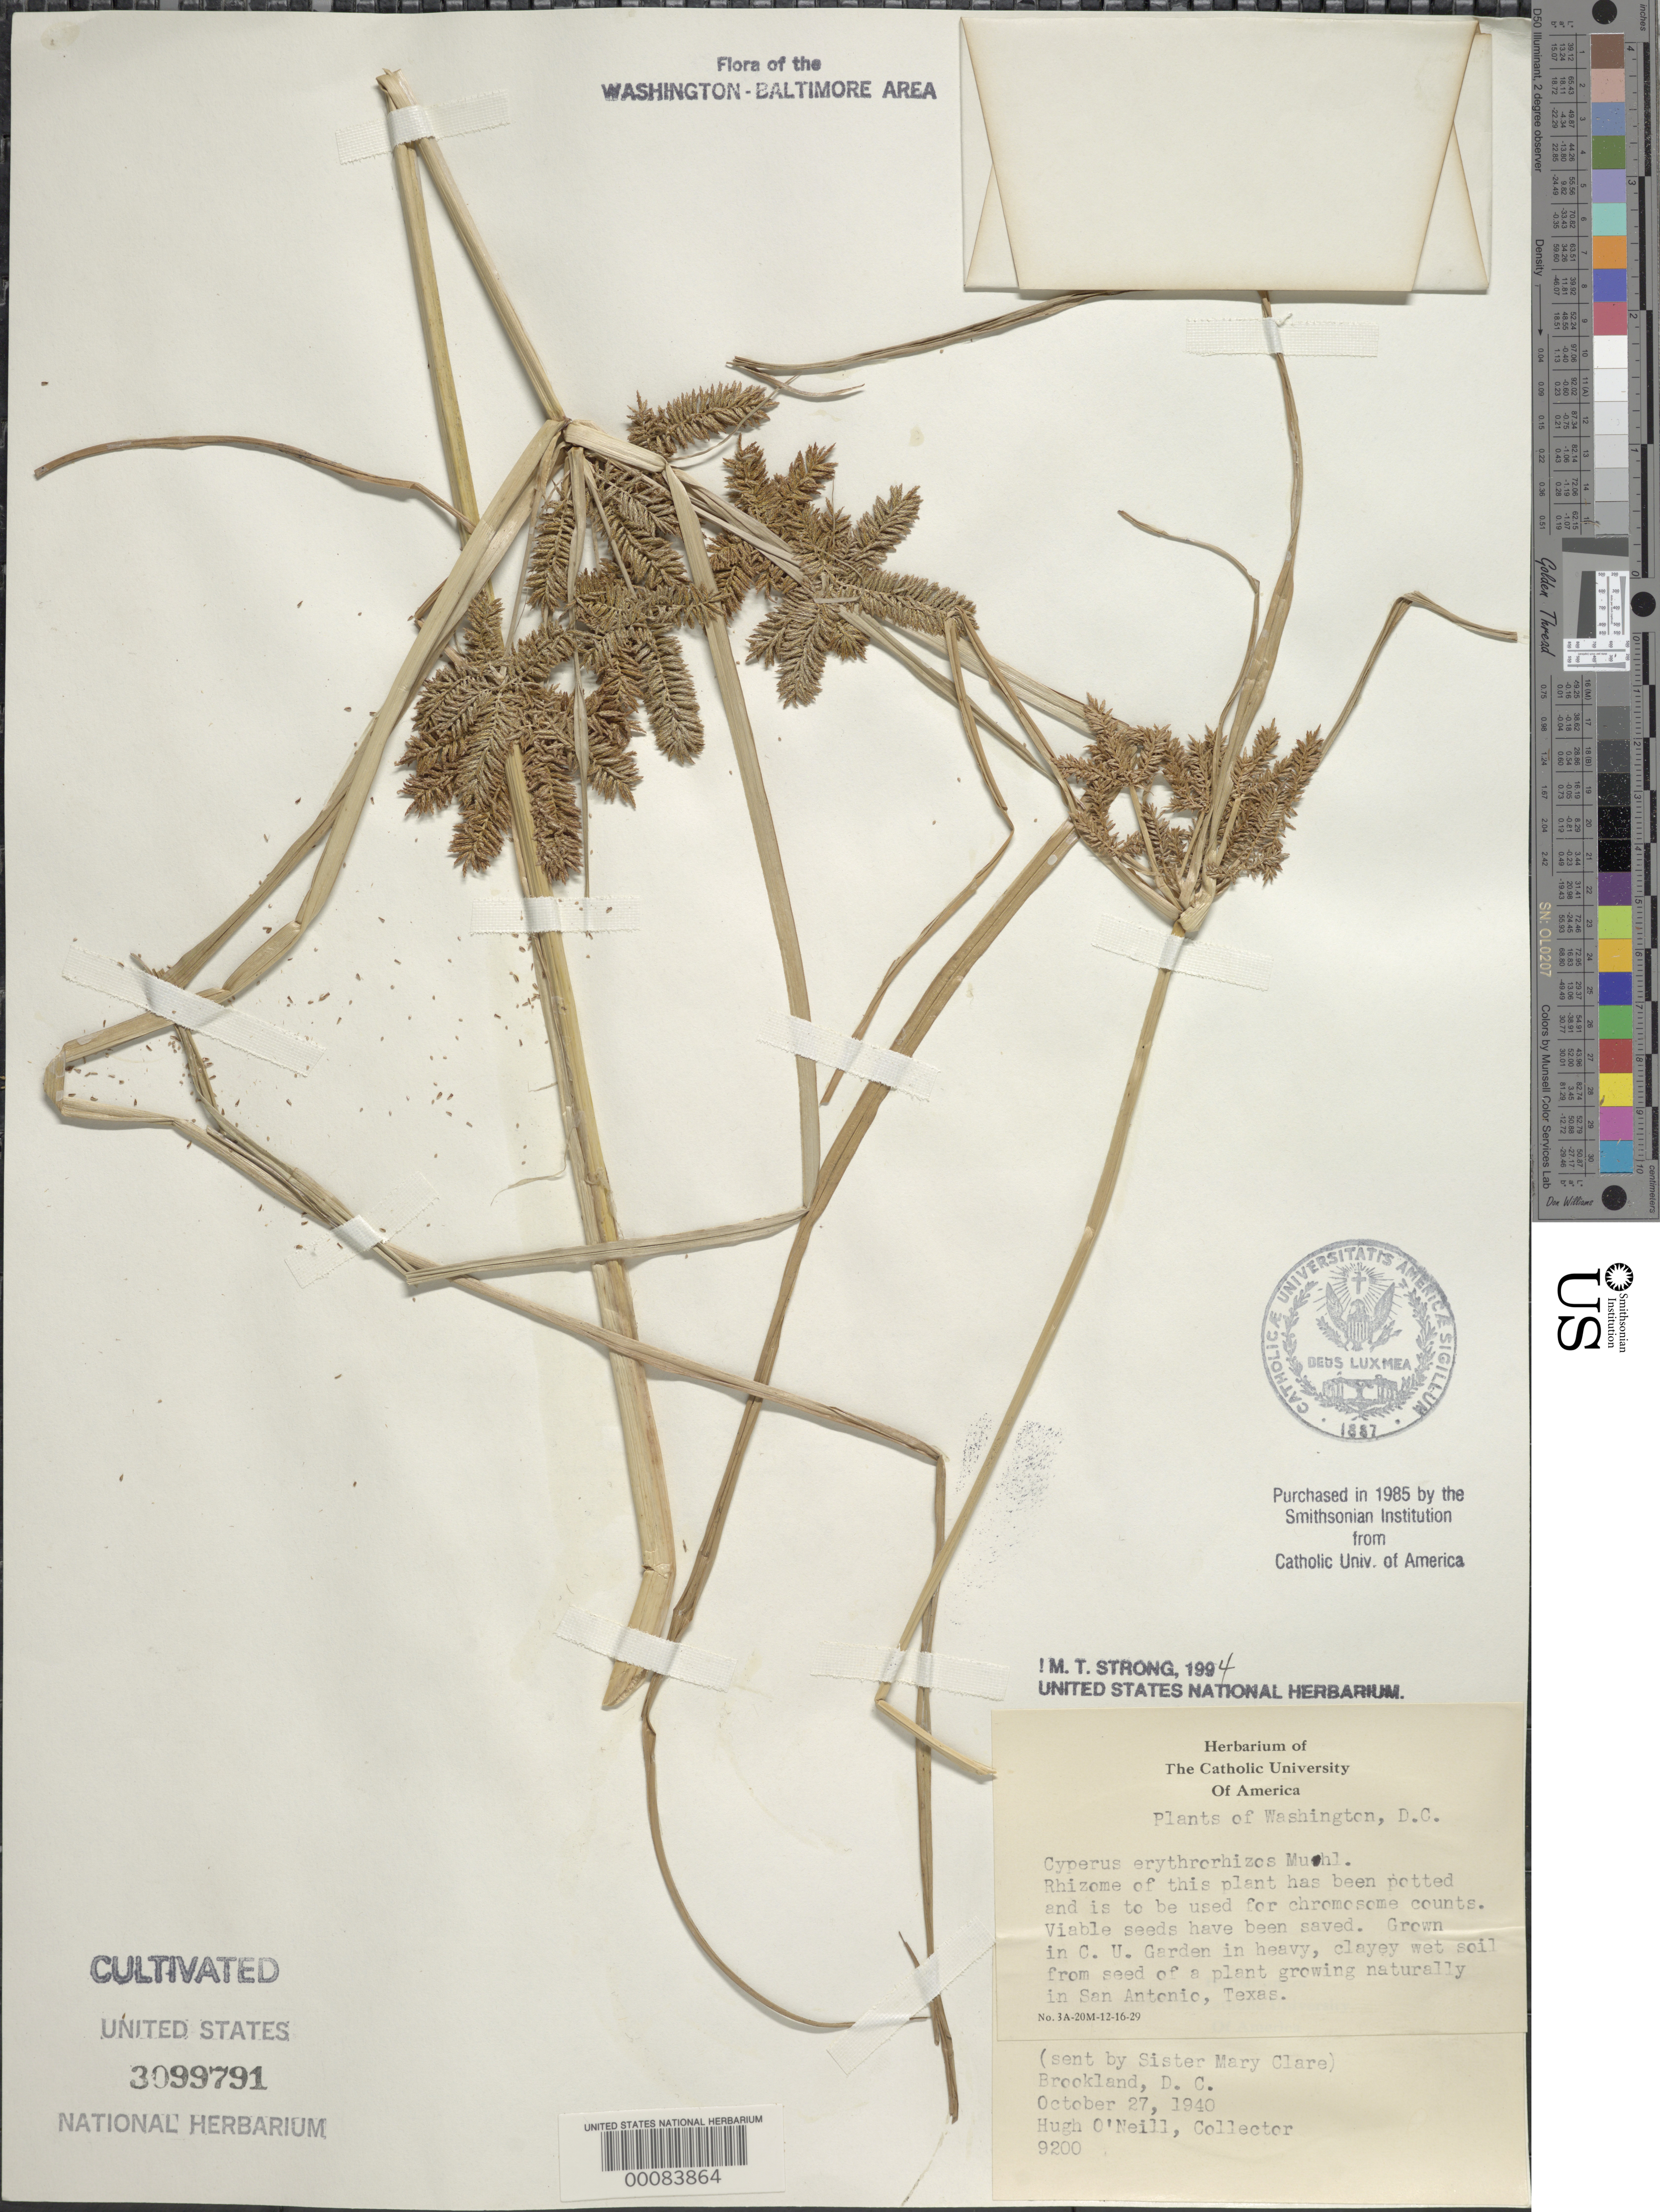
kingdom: Plantae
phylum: Tracheophyta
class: Liliopsida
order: Poales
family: Cyperaceae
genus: Cyperus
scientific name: Cyperus erythrorhizos Muhl.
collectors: M. Clare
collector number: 9200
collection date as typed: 27 Oct 1940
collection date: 1940-10-27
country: United States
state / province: District of Columbia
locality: Brookland Catholic University grounds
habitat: Cultivated for study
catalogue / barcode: US 3099791